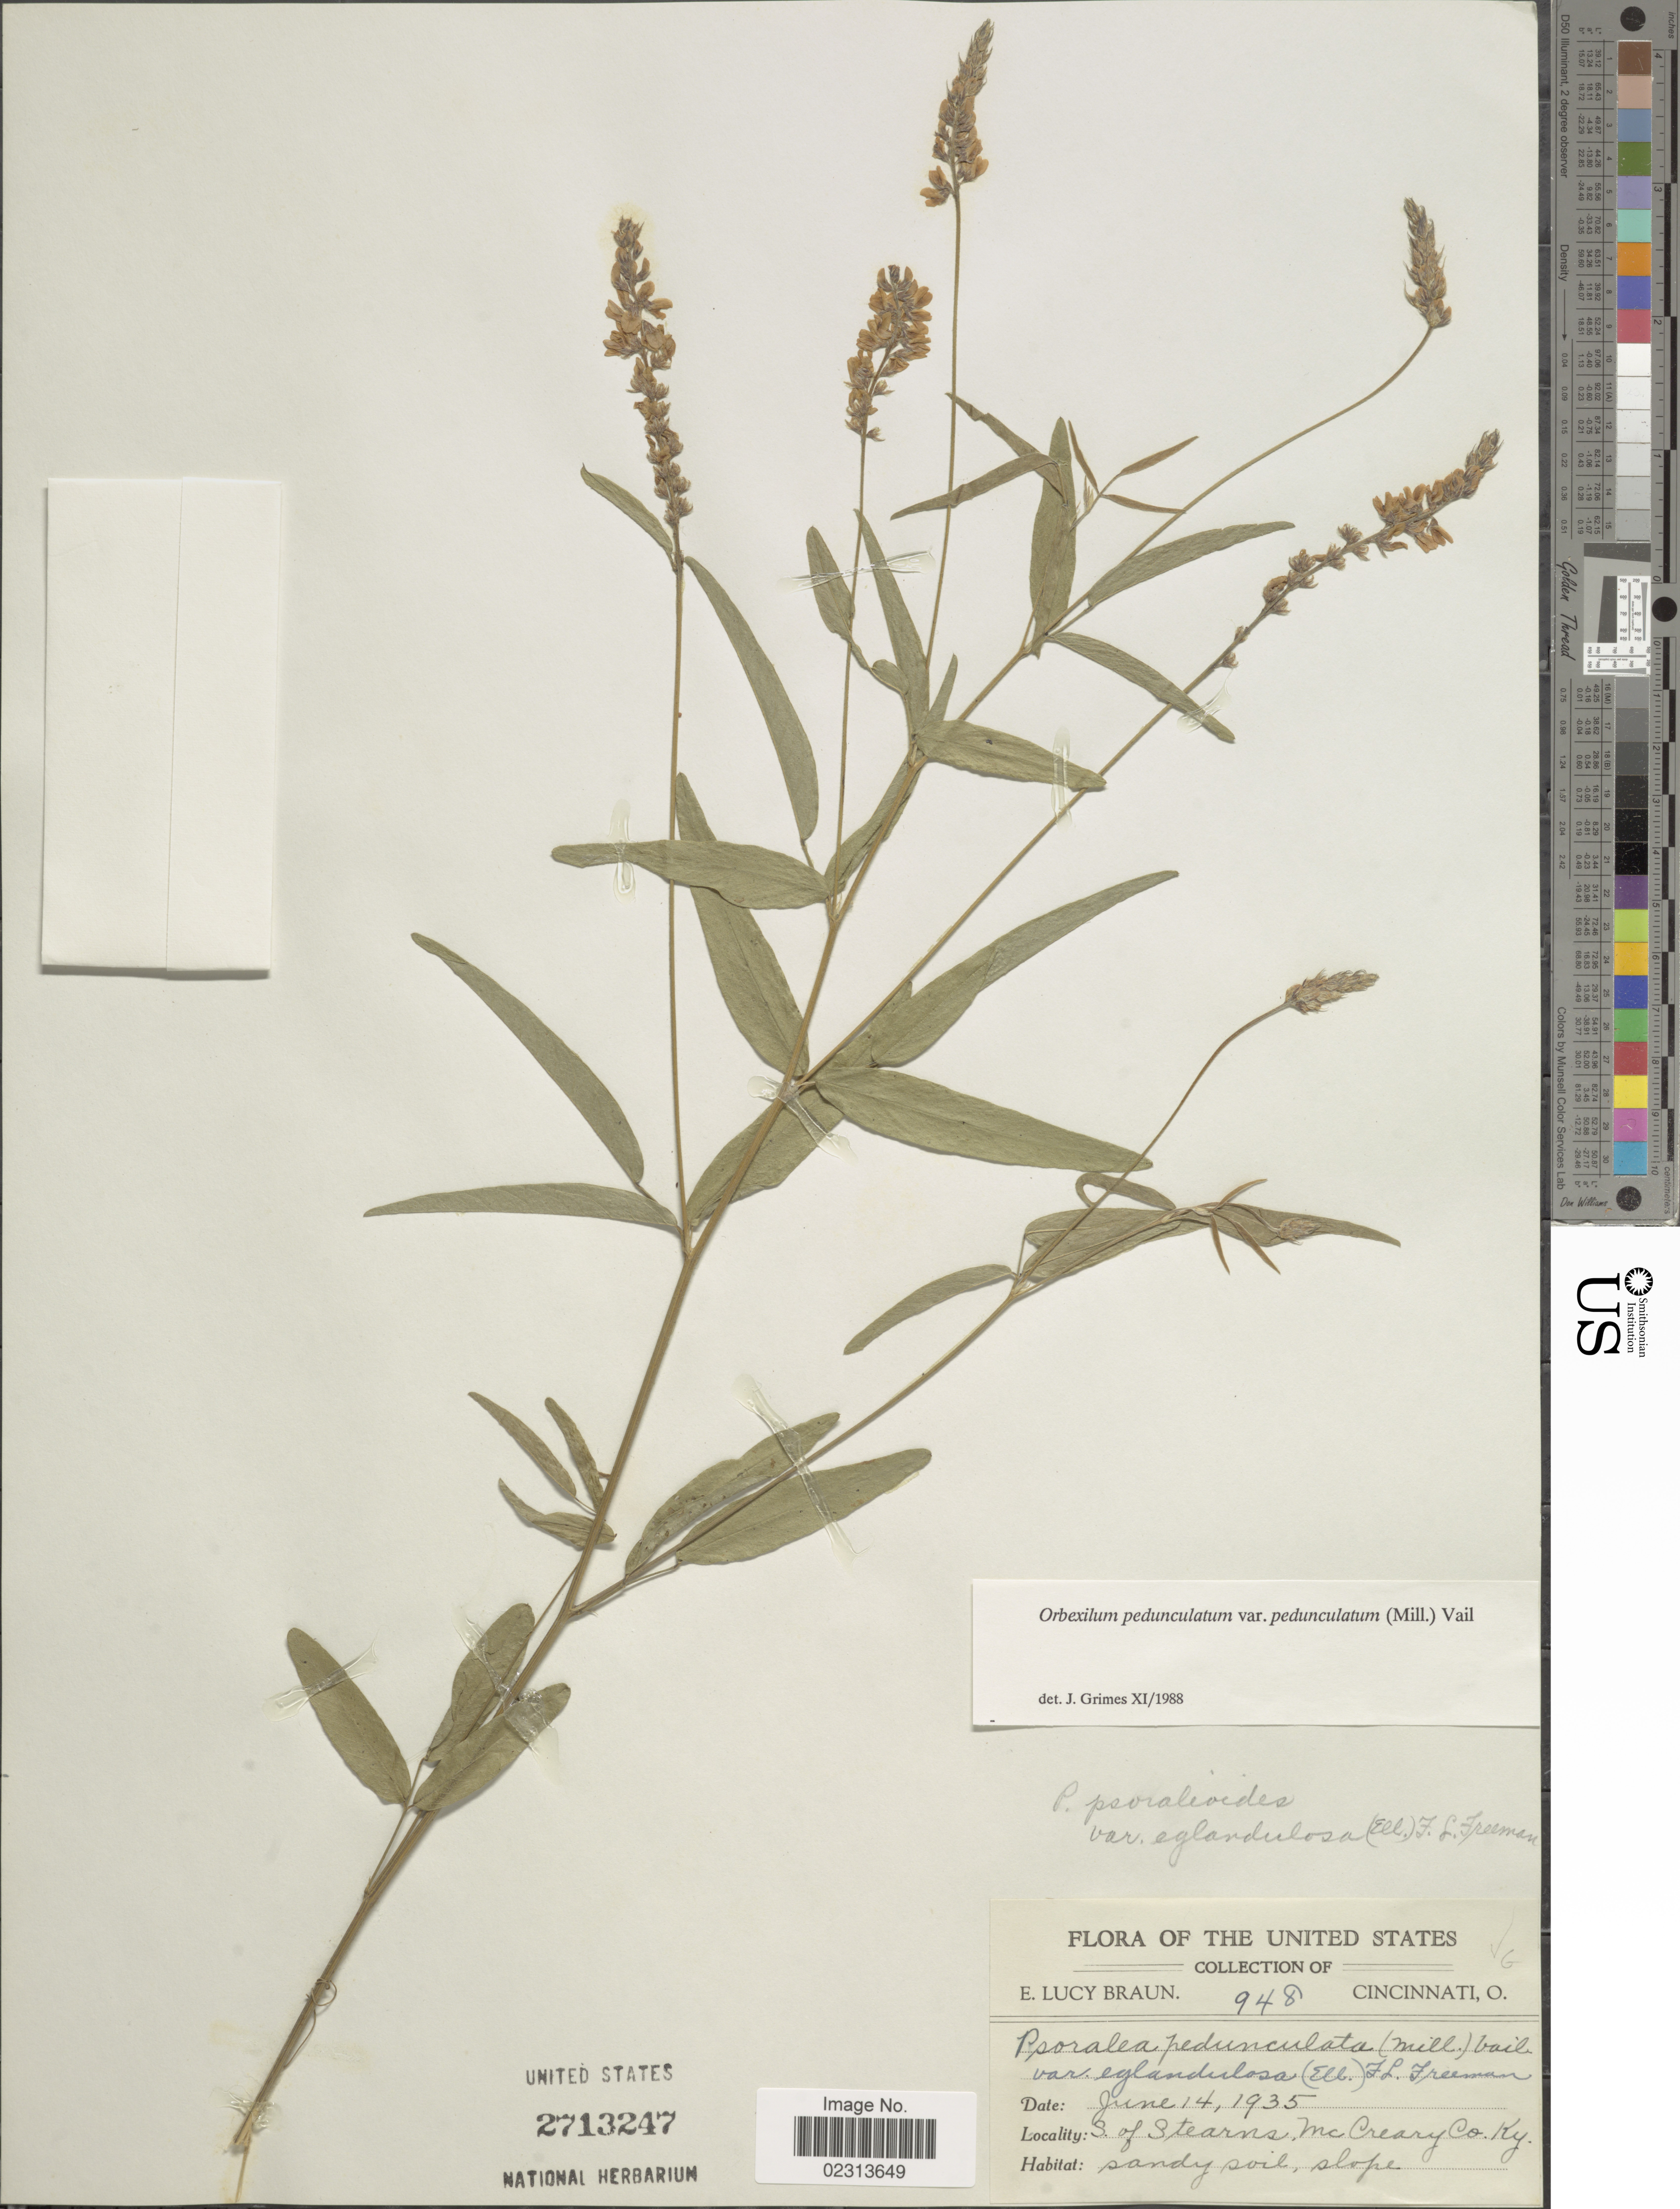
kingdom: Plantae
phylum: Tracheophyta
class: Magnoliopsida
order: Fabales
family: Fabaceae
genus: Orbexilum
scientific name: Orbexilum pedunculatum var. pedunculatum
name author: (Miller) Rydberg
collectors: E. L. Braun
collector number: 948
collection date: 1935-06-14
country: United States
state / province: Kentucky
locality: S of Stearns, McCreary Co.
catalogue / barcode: US 2713247